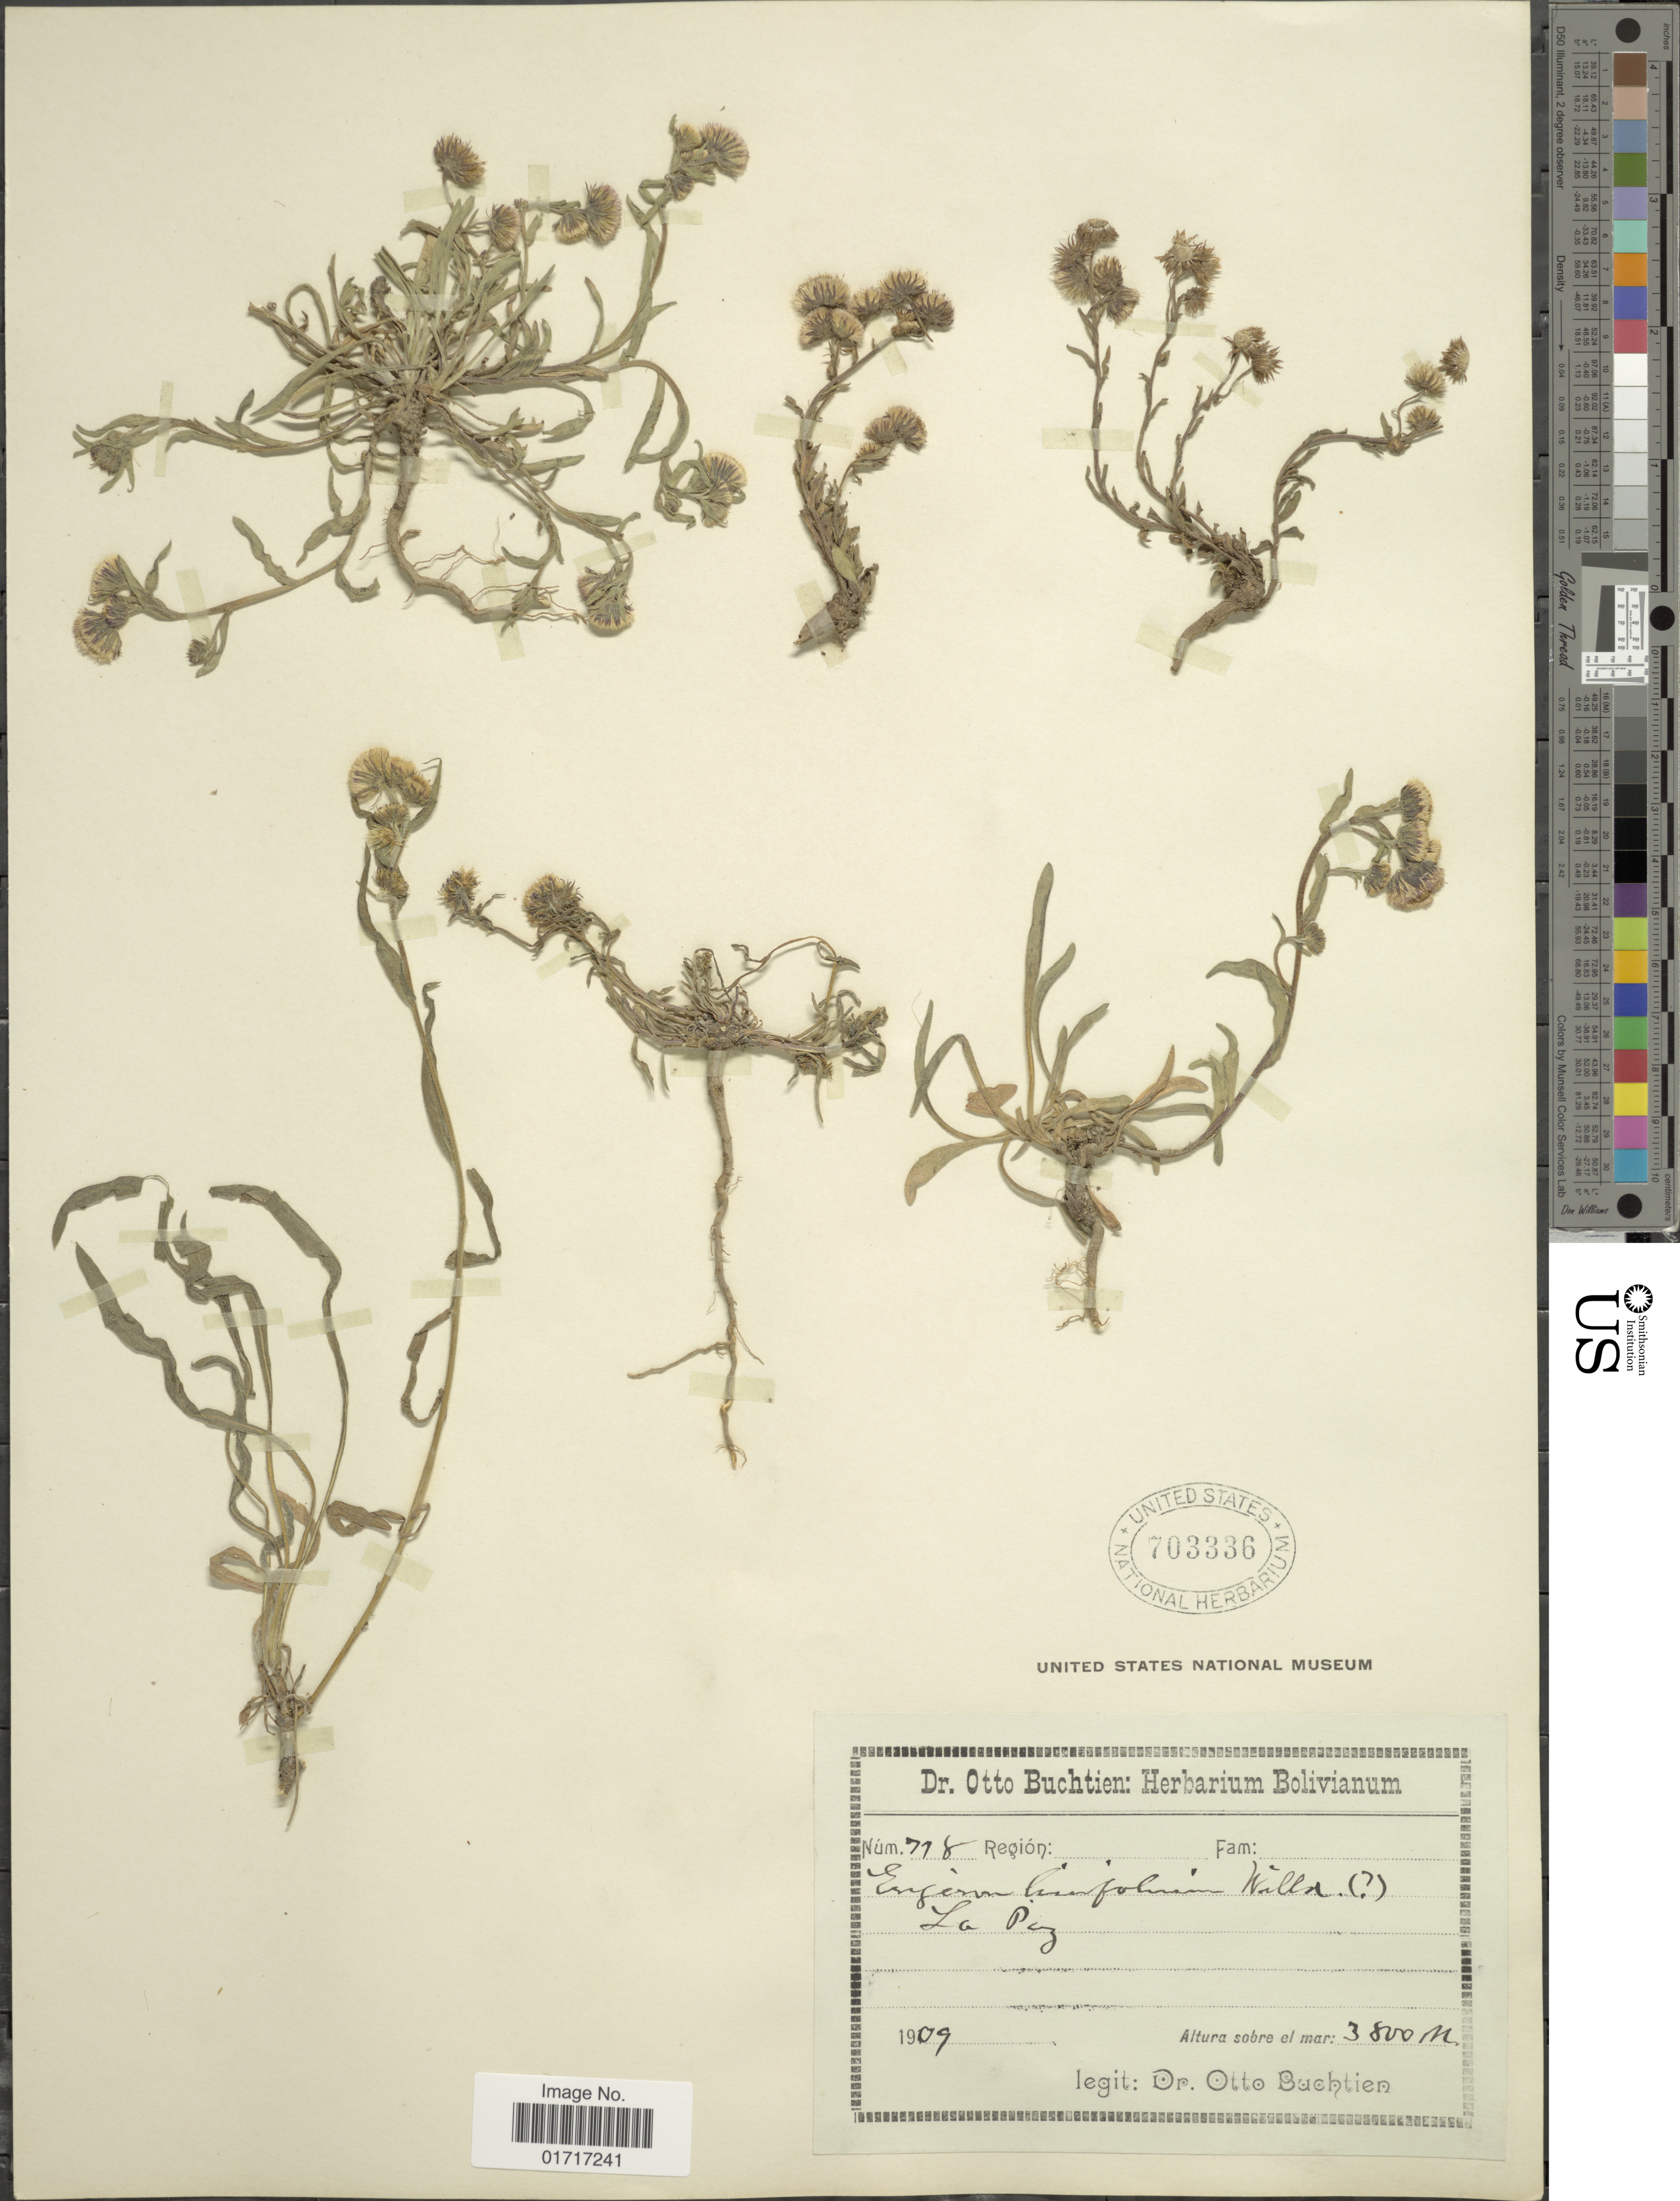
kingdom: Plantae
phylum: Tracheophyta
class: Magnoliopsida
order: Asterales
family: Asteraceae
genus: Erigeron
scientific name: Erigeron bonariensis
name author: L.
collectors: O. Buchtien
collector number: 718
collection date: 1909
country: Bolivia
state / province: La Paz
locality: La Paz.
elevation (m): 3800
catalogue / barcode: US 703336